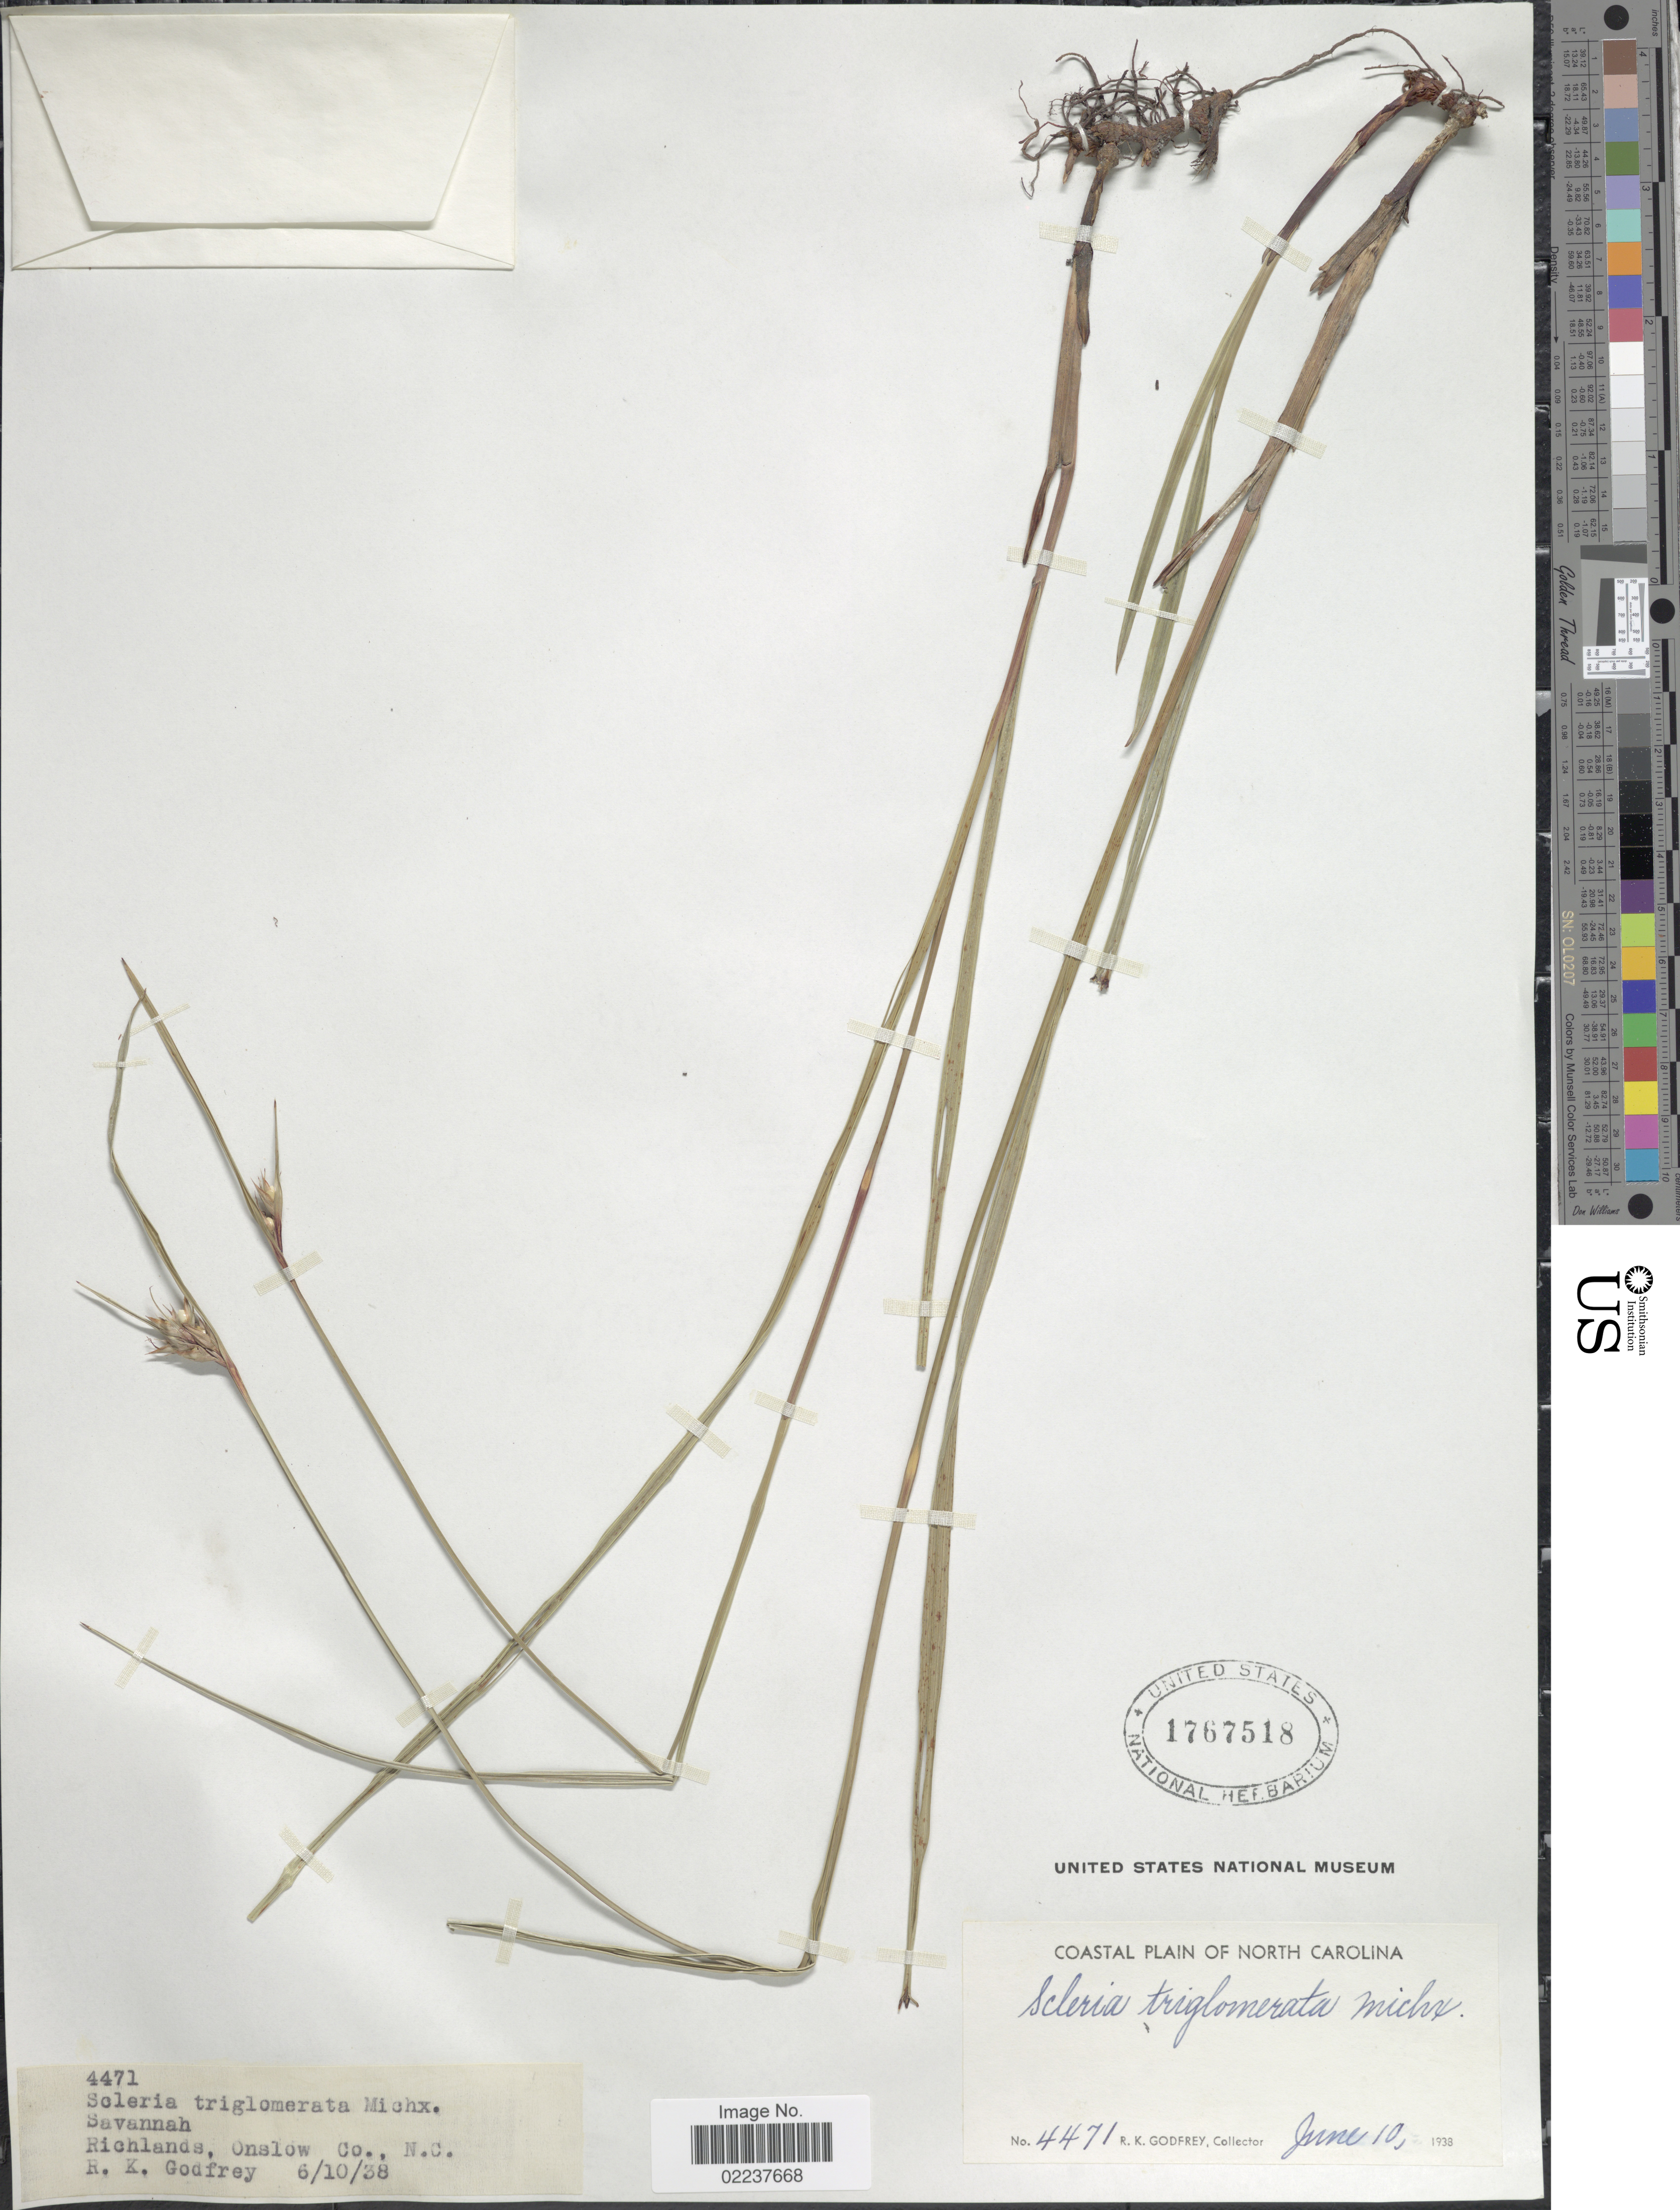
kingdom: Plantae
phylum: Tracheophyta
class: Liliopsida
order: Poales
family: Cyperaceae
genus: Scleria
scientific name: Scleria triglomerata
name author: Michx.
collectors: R. K. Godfrey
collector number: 4471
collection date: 1938-06-10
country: United States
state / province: North Carolina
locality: Richland, Onslow Co., N.C.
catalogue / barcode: US 1767518